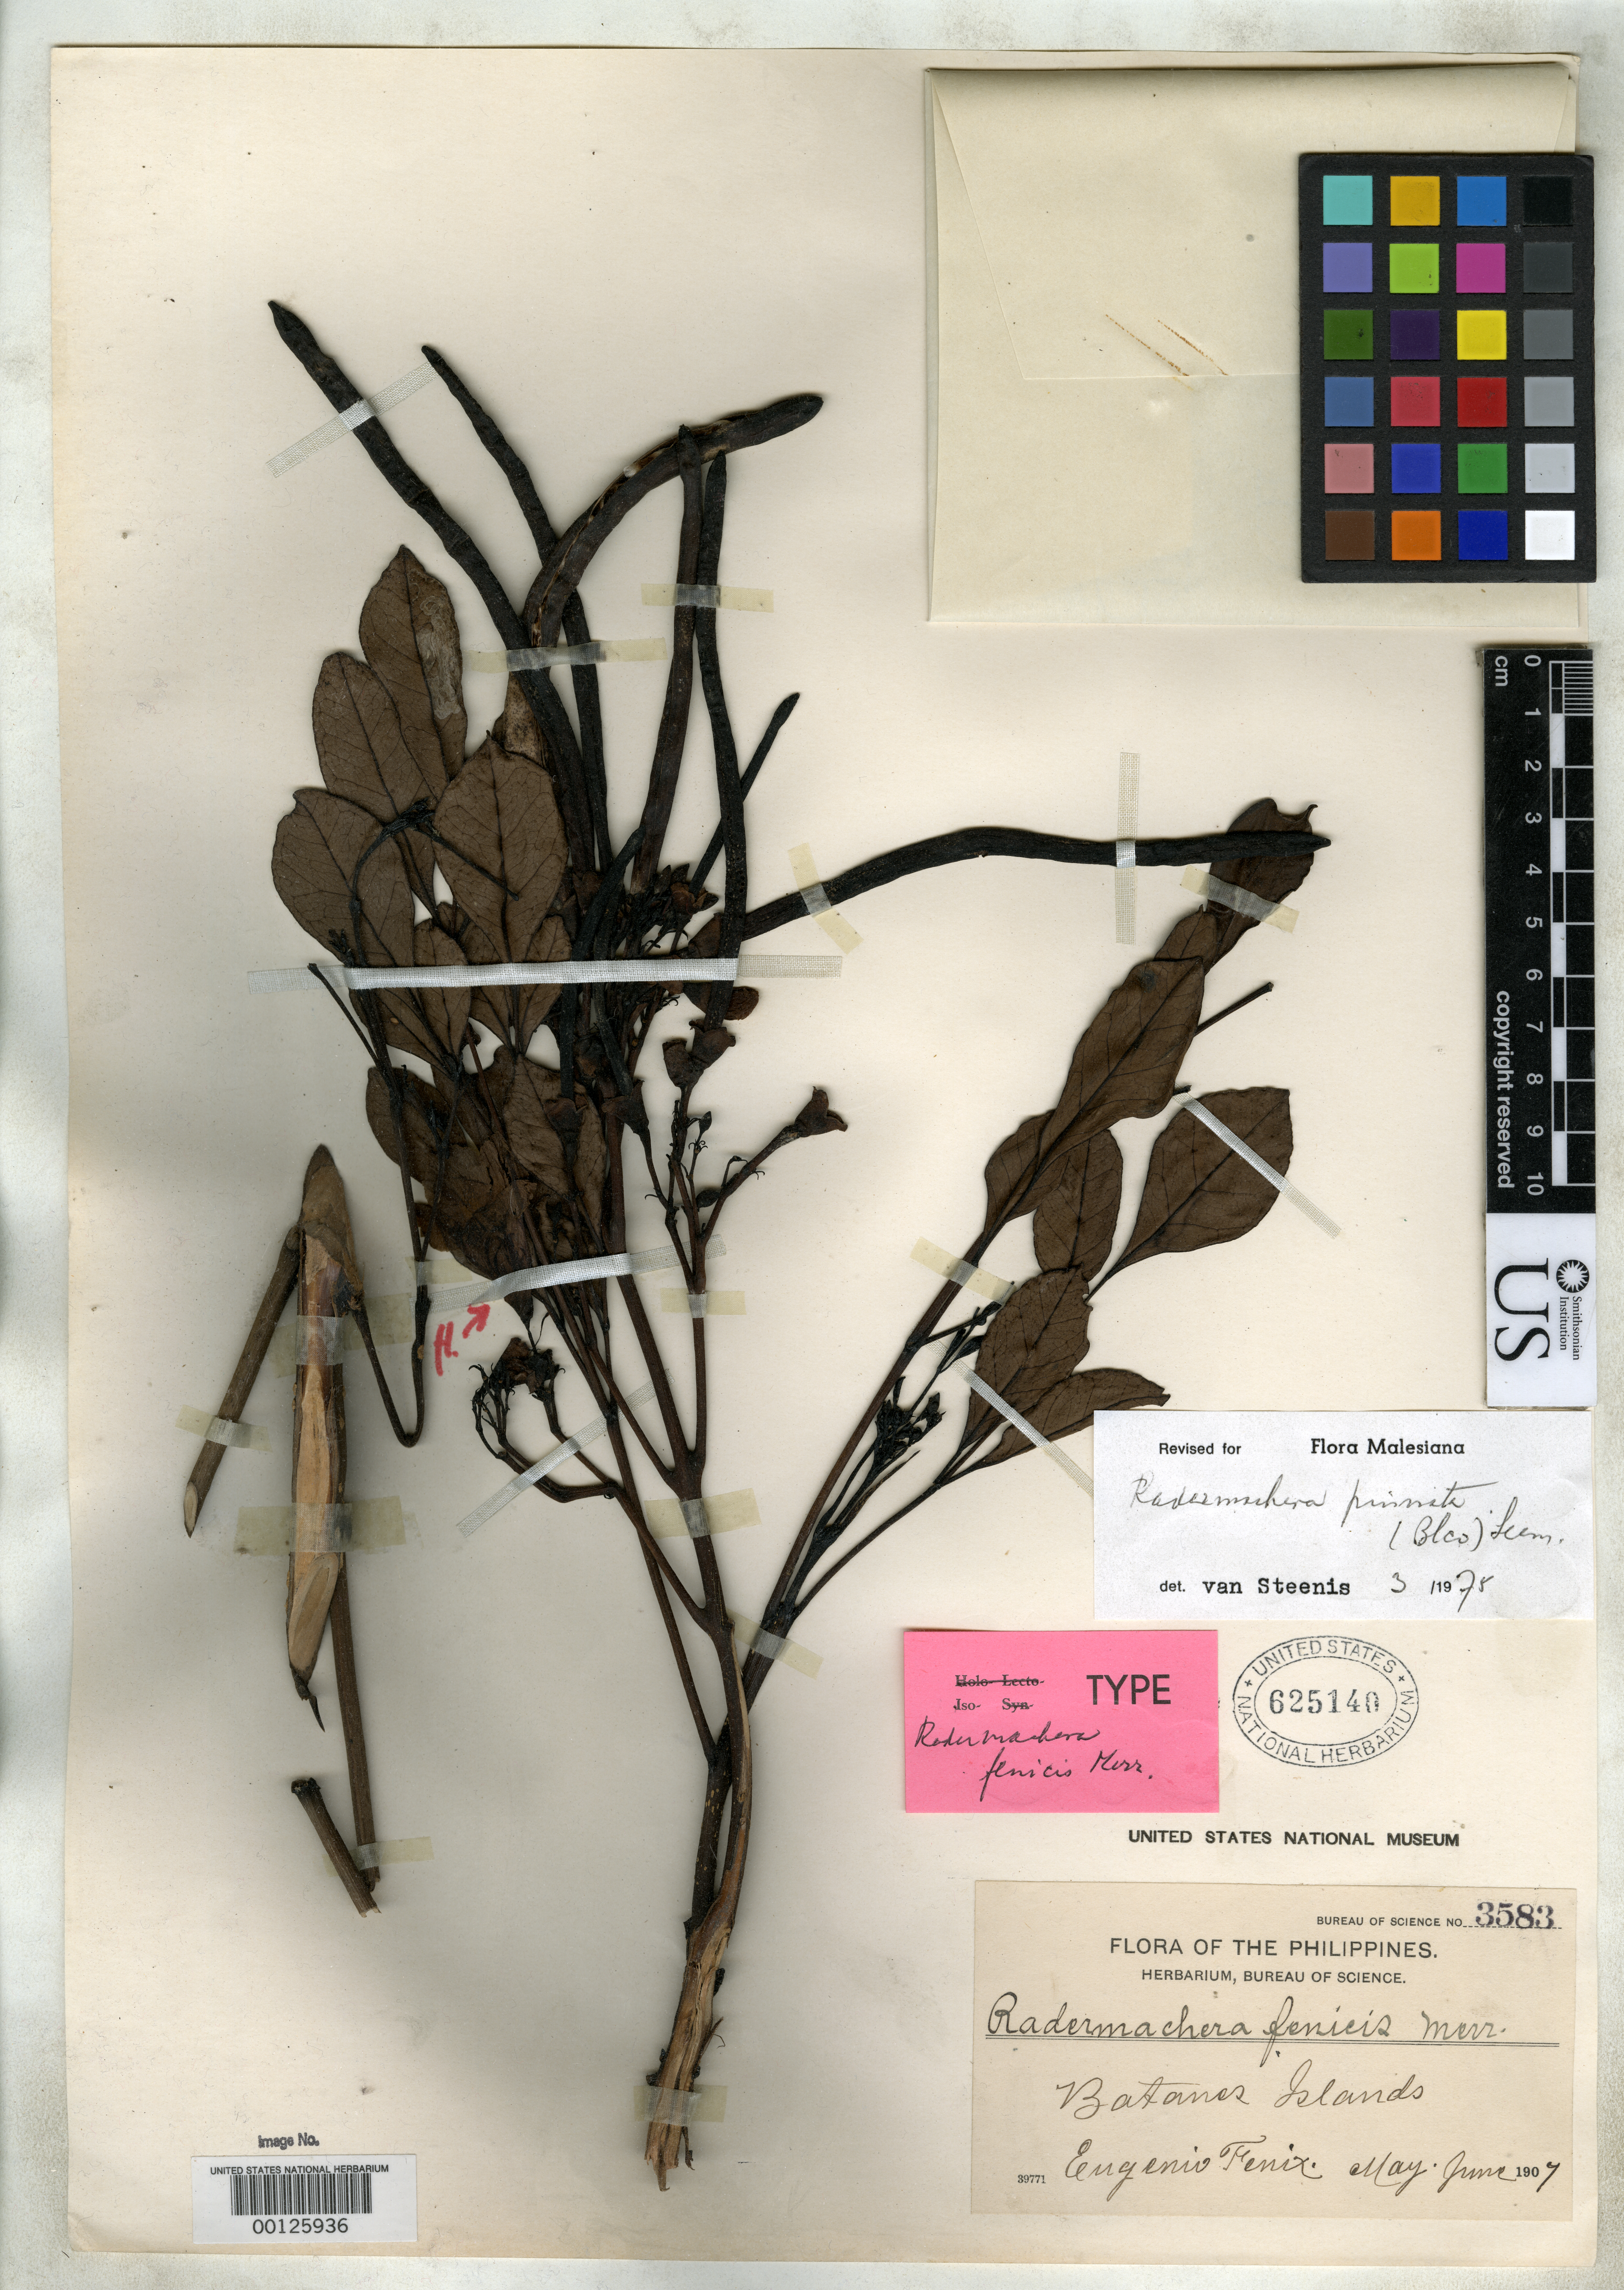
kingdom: Plantae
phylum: Tracheophyta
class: Magnoliopsida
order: Lamiales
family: Bignoniaceae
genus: Radermachera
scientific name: Radermachera fenicis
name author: Merr.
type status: Isotype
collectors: E. Fénix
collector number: Bur. Sci. 3583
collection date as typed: May 1907 to -- Jun 1907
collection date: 1907-05/1907-06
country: Philippines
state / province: Central Luzon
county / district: Bataan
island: Batanes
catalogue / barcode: US 625140